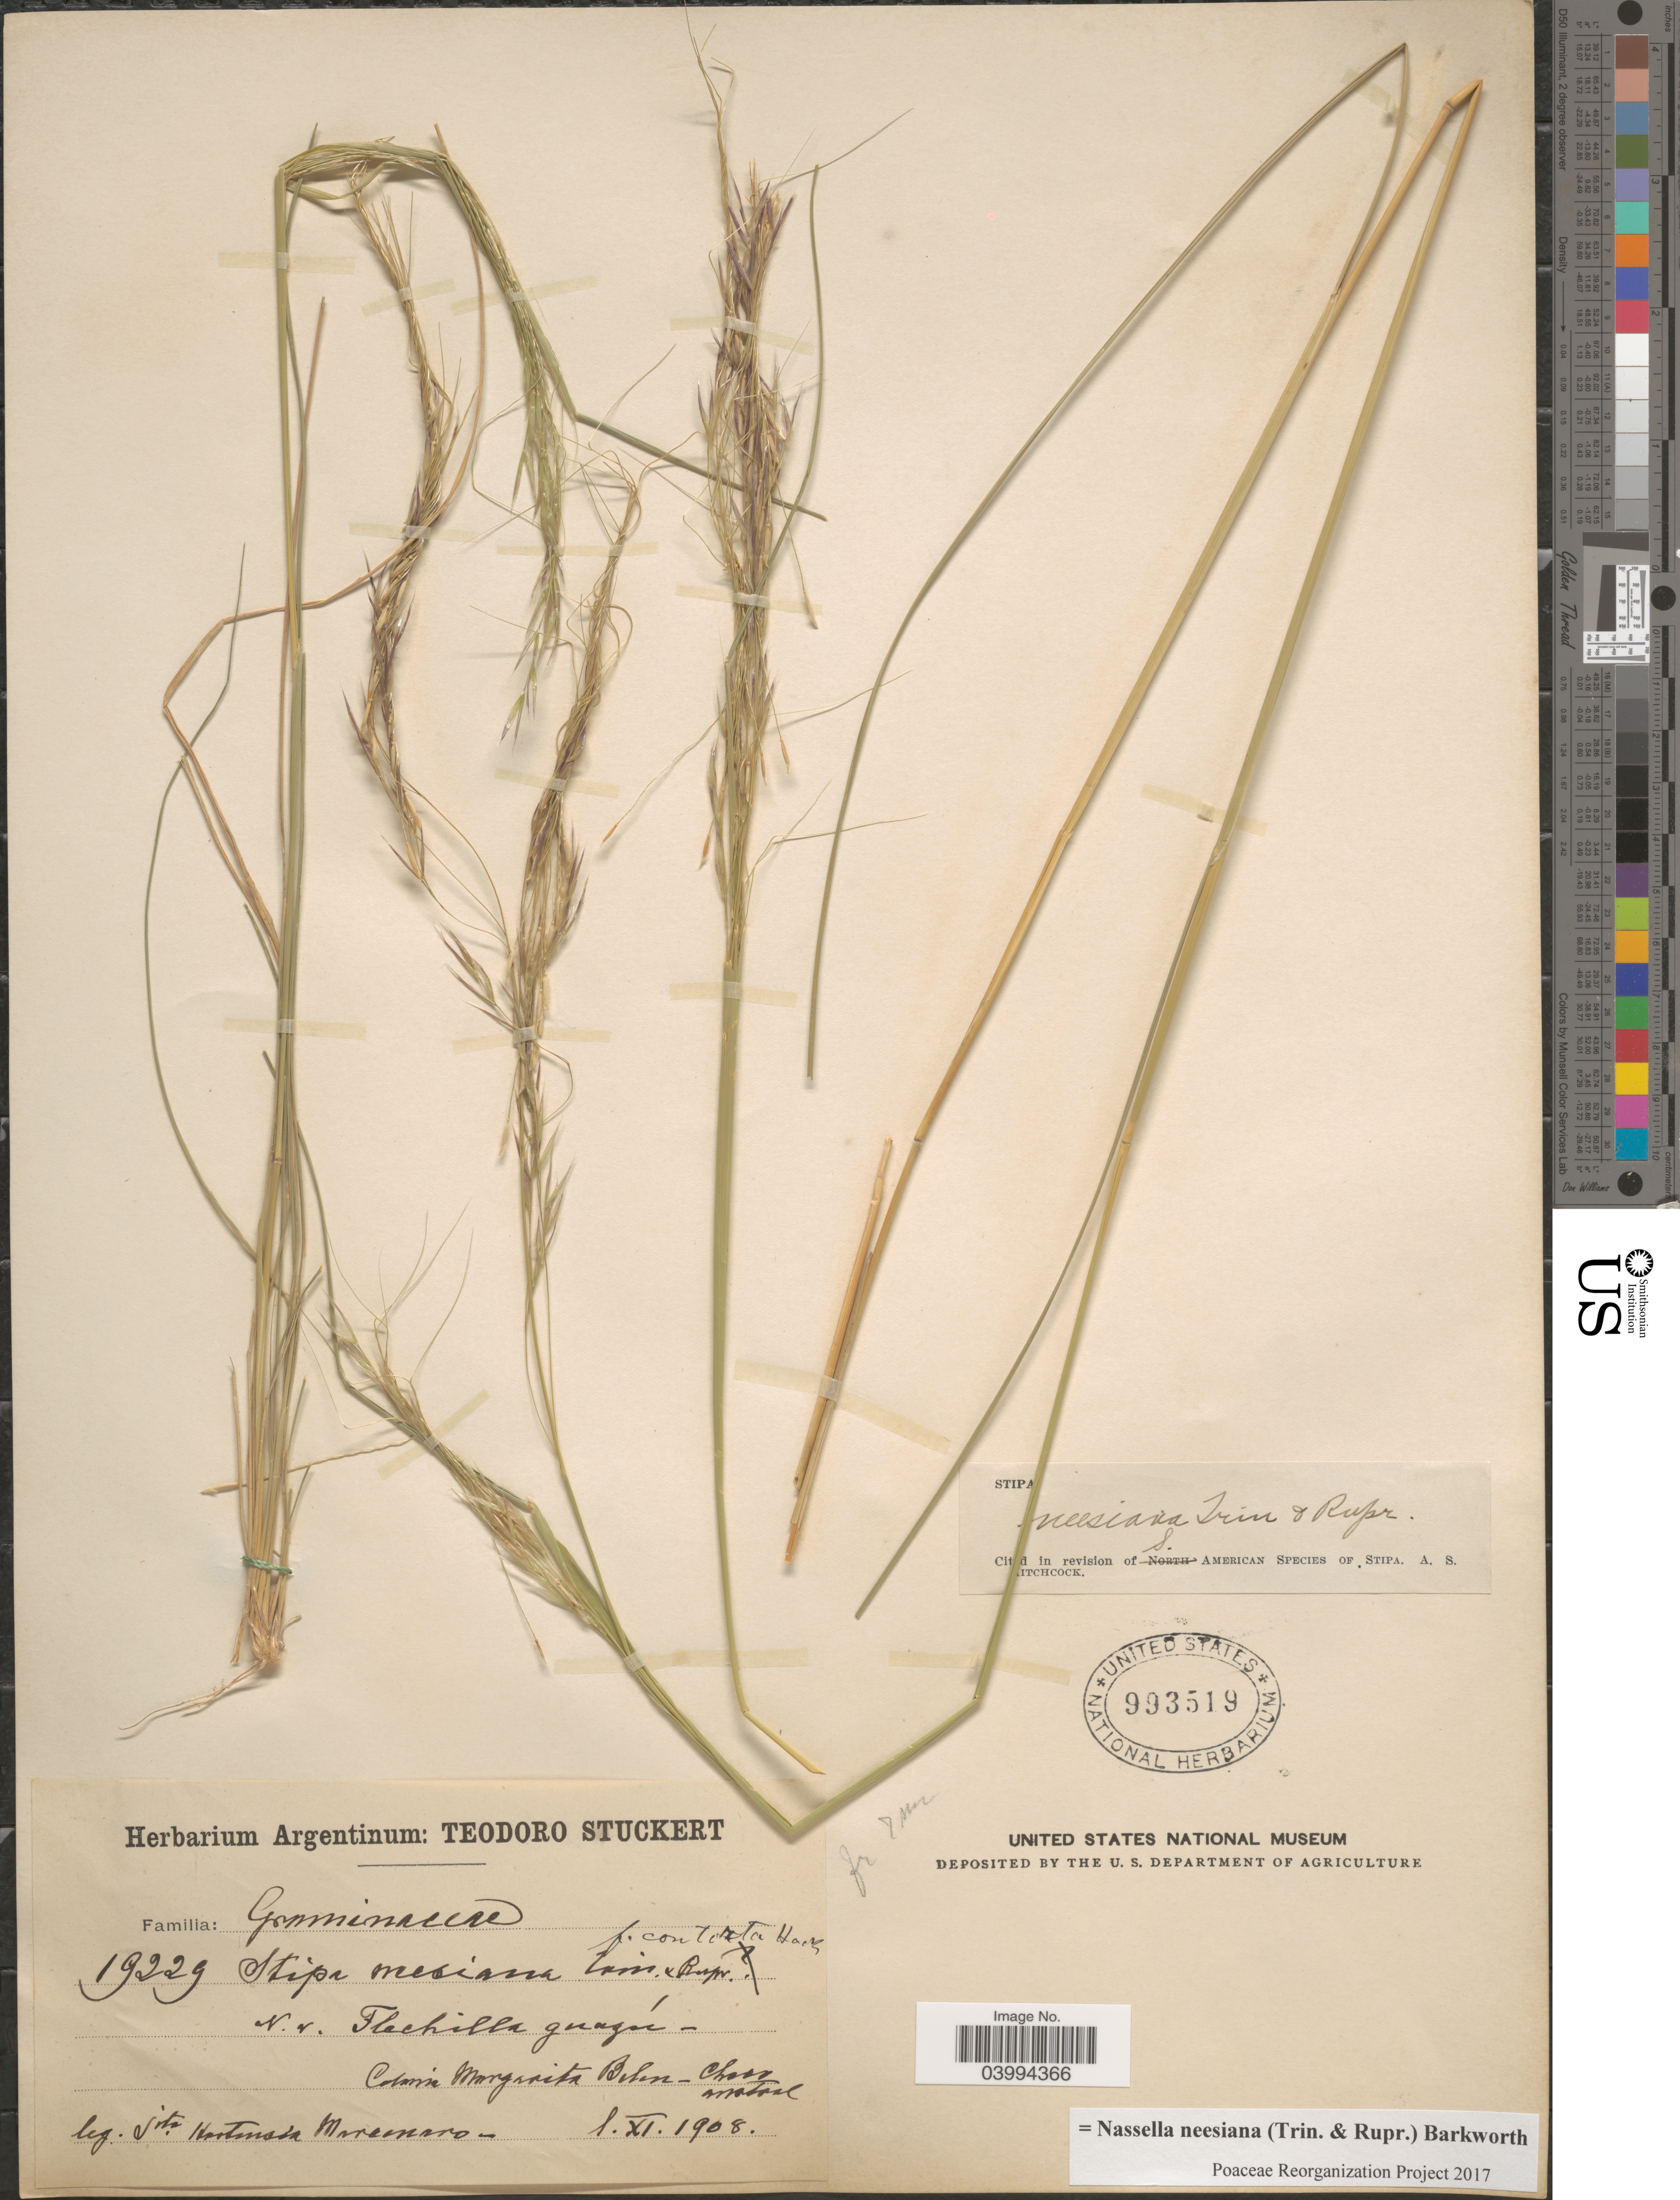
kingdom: Plantae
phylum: Tracheophyta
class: Liliopsida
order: Poales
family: Poaceae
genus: Nassella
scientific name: Nassella neesiana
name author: (Trin. & Rupr.) Barkworth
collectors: H. Marcenaro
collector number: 19229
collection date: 1908-11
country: Argentina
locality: Colonia Margarita Belen.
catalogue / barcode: US 993519